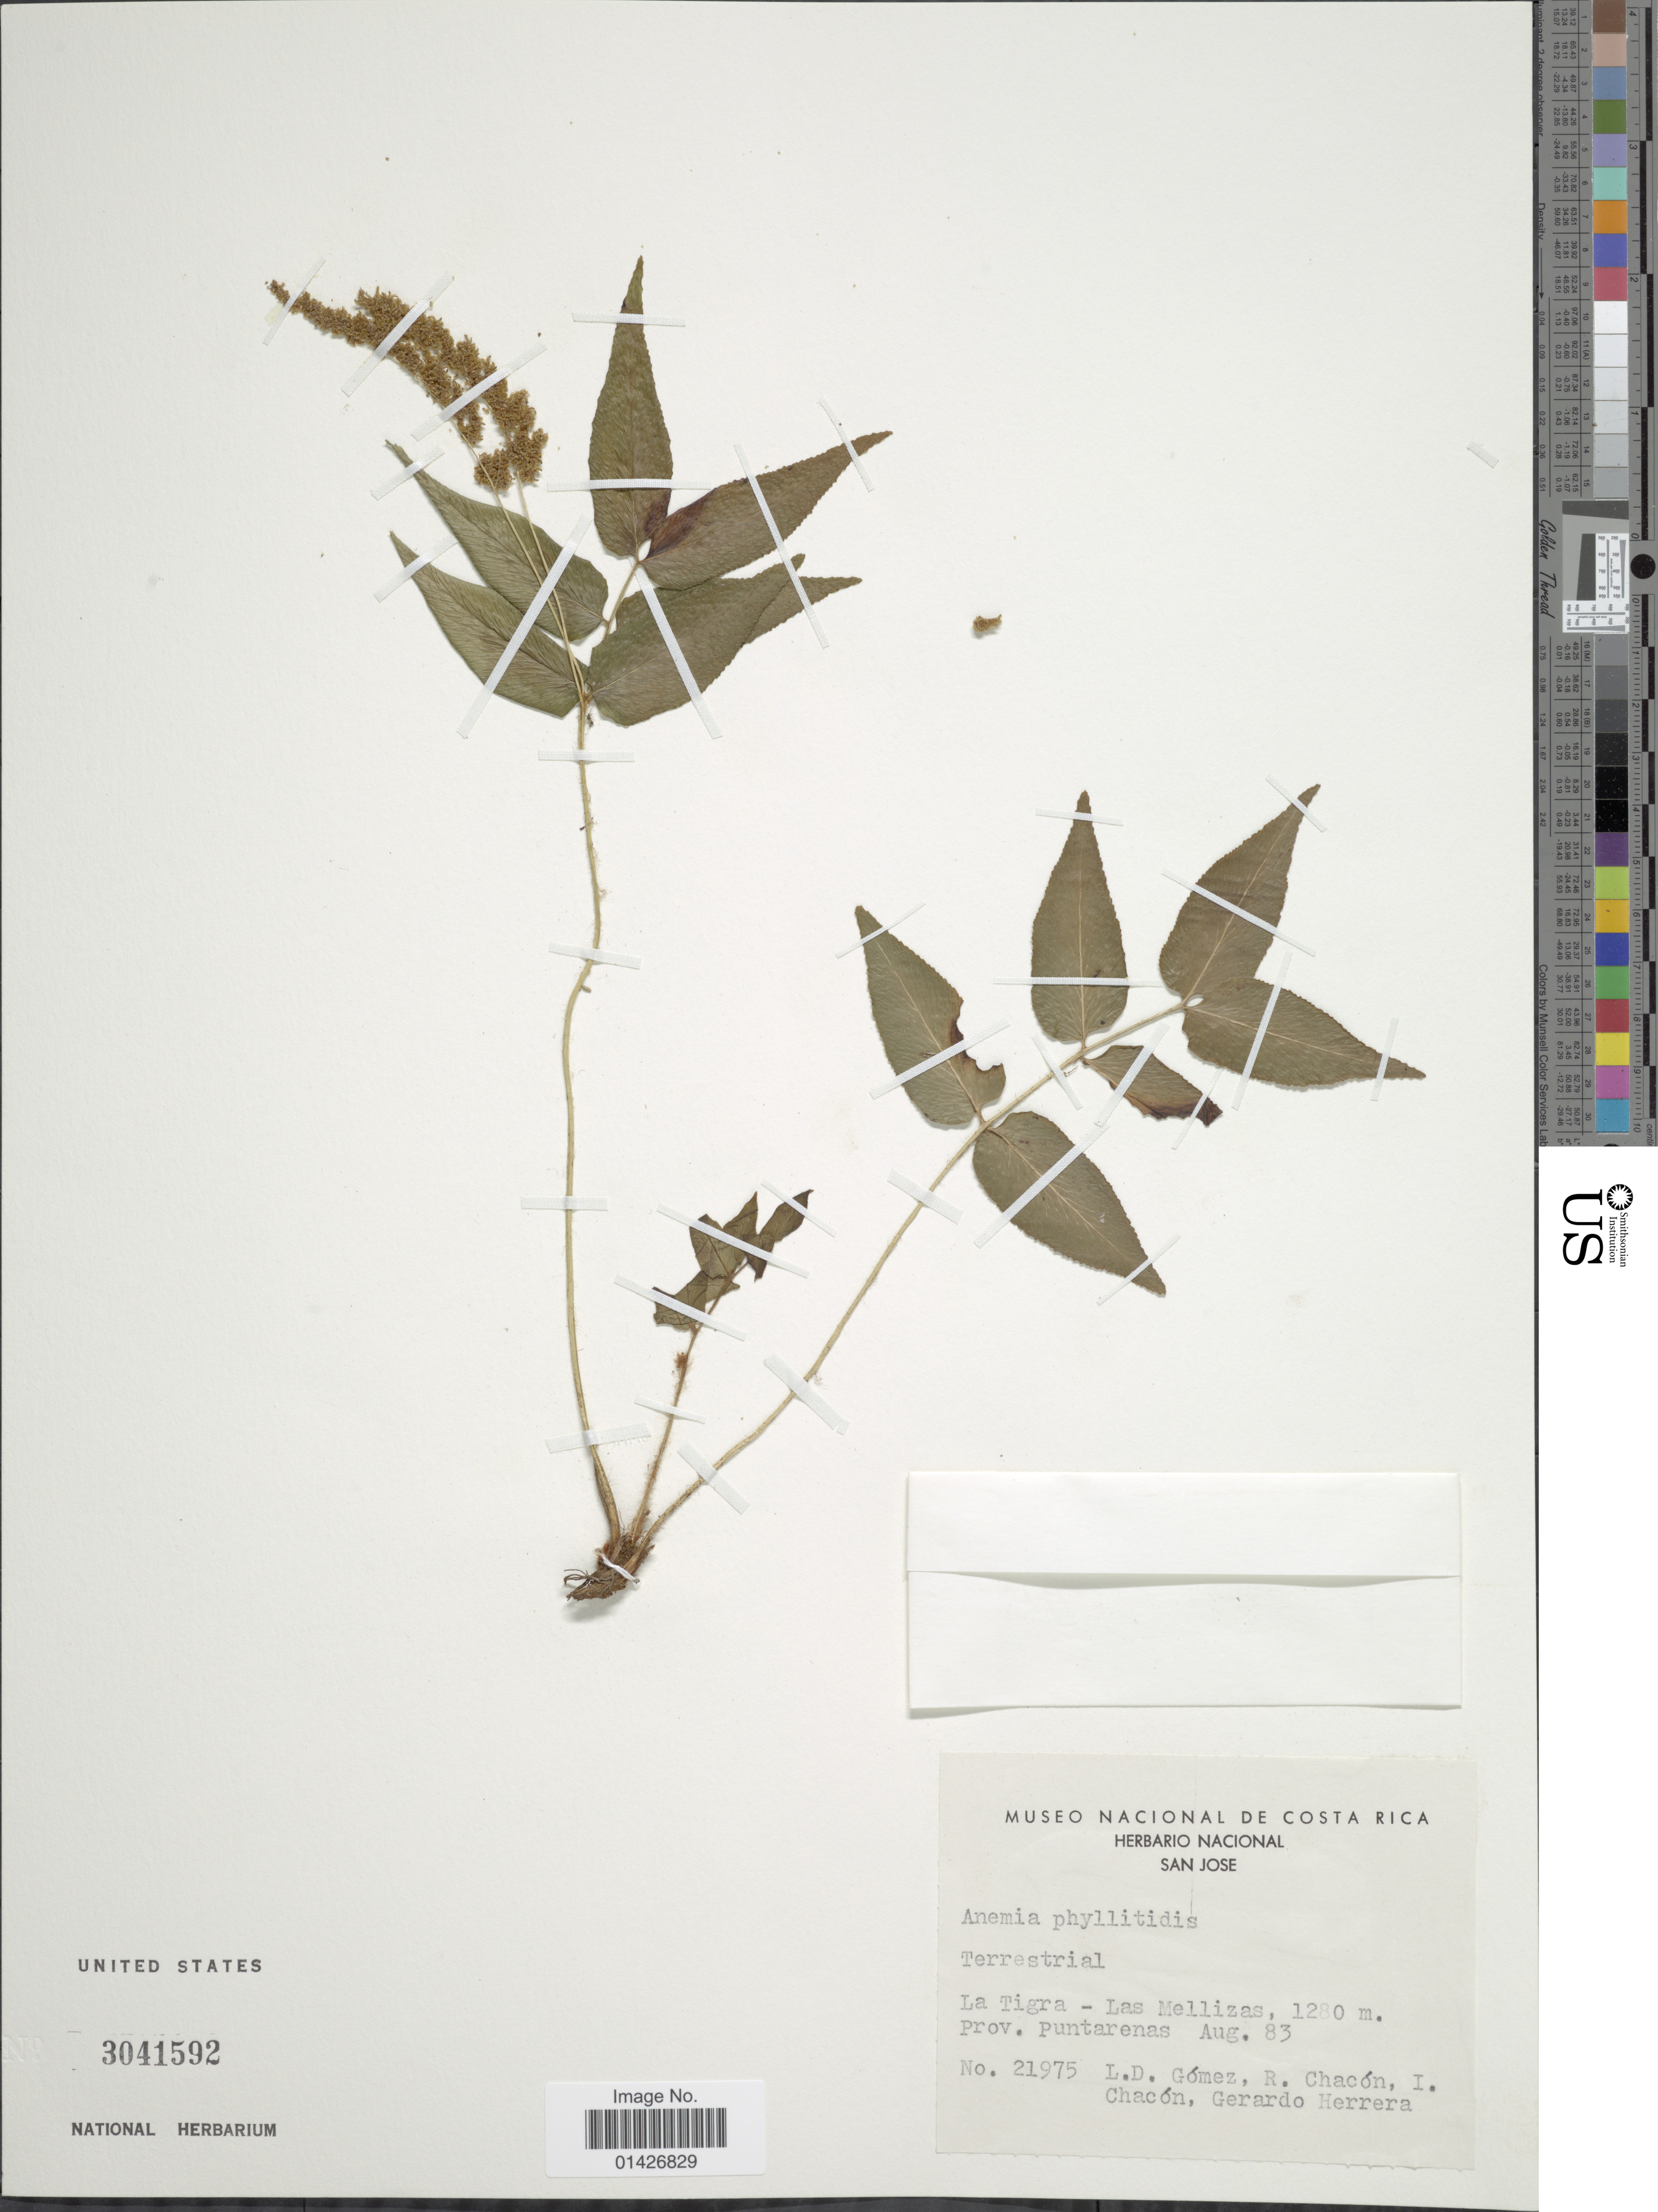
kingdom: Plantae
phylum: Tracheophyta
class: Polypodiopsida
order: Schizaeales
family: Anemiaceae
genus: Anemia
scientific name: Anemia phyllitidis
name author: (L.) Sw.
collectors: L. Gomez, R. Chacón, I. Chacón & G. Herrera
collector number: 21975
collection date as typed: Transcribed d/m/y: /8/83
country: Costa Rica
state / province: Puntarenas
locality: La Tigra - Las Mellizas,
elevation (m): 1280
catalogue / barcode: US 3041592